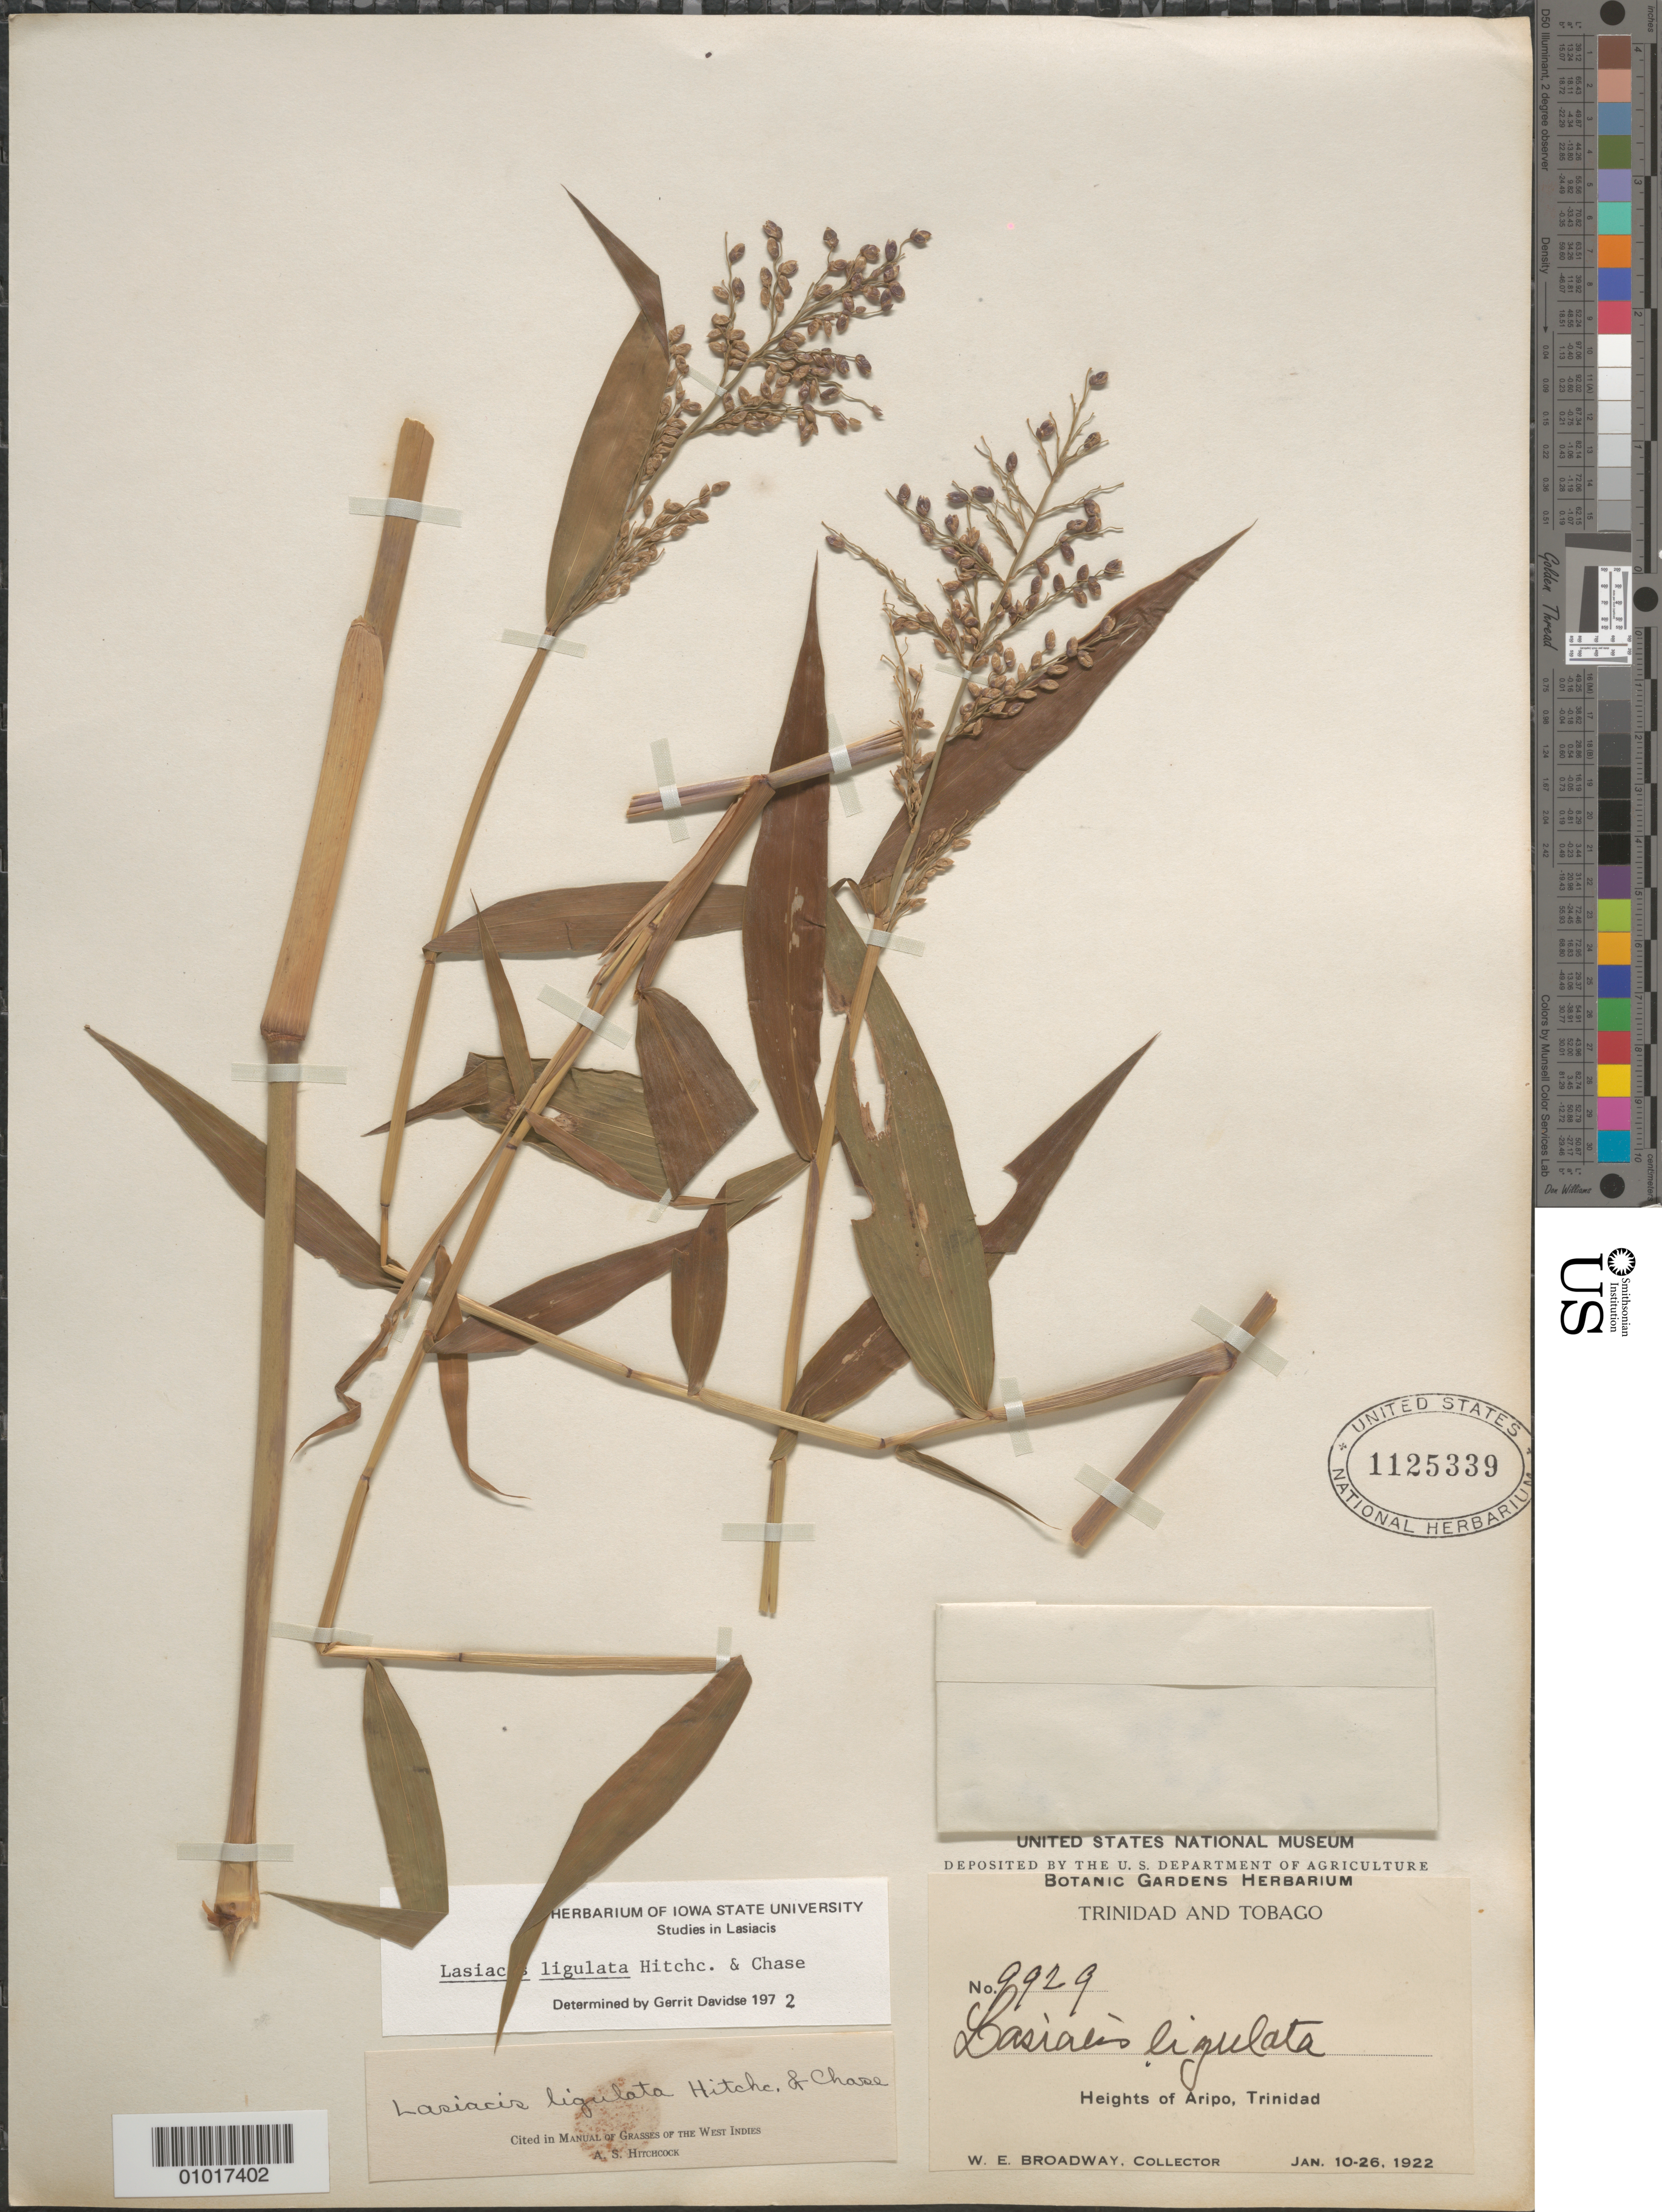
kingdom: Plantae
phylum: Tracheophyta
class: Liliopsida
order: Poales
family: Poaceae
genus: Lasiacis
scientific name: Lasiacis ligulata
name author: Hitchc. & Chase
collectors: W. E. Broadway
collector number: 9929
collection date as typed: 10 Jan 1922 to 26 Jan 1922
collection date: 1922-01-10/1922-01-26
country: Trinidad and Tobago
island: Trinidad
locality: Heights of Aripo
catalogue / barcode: US 1125339